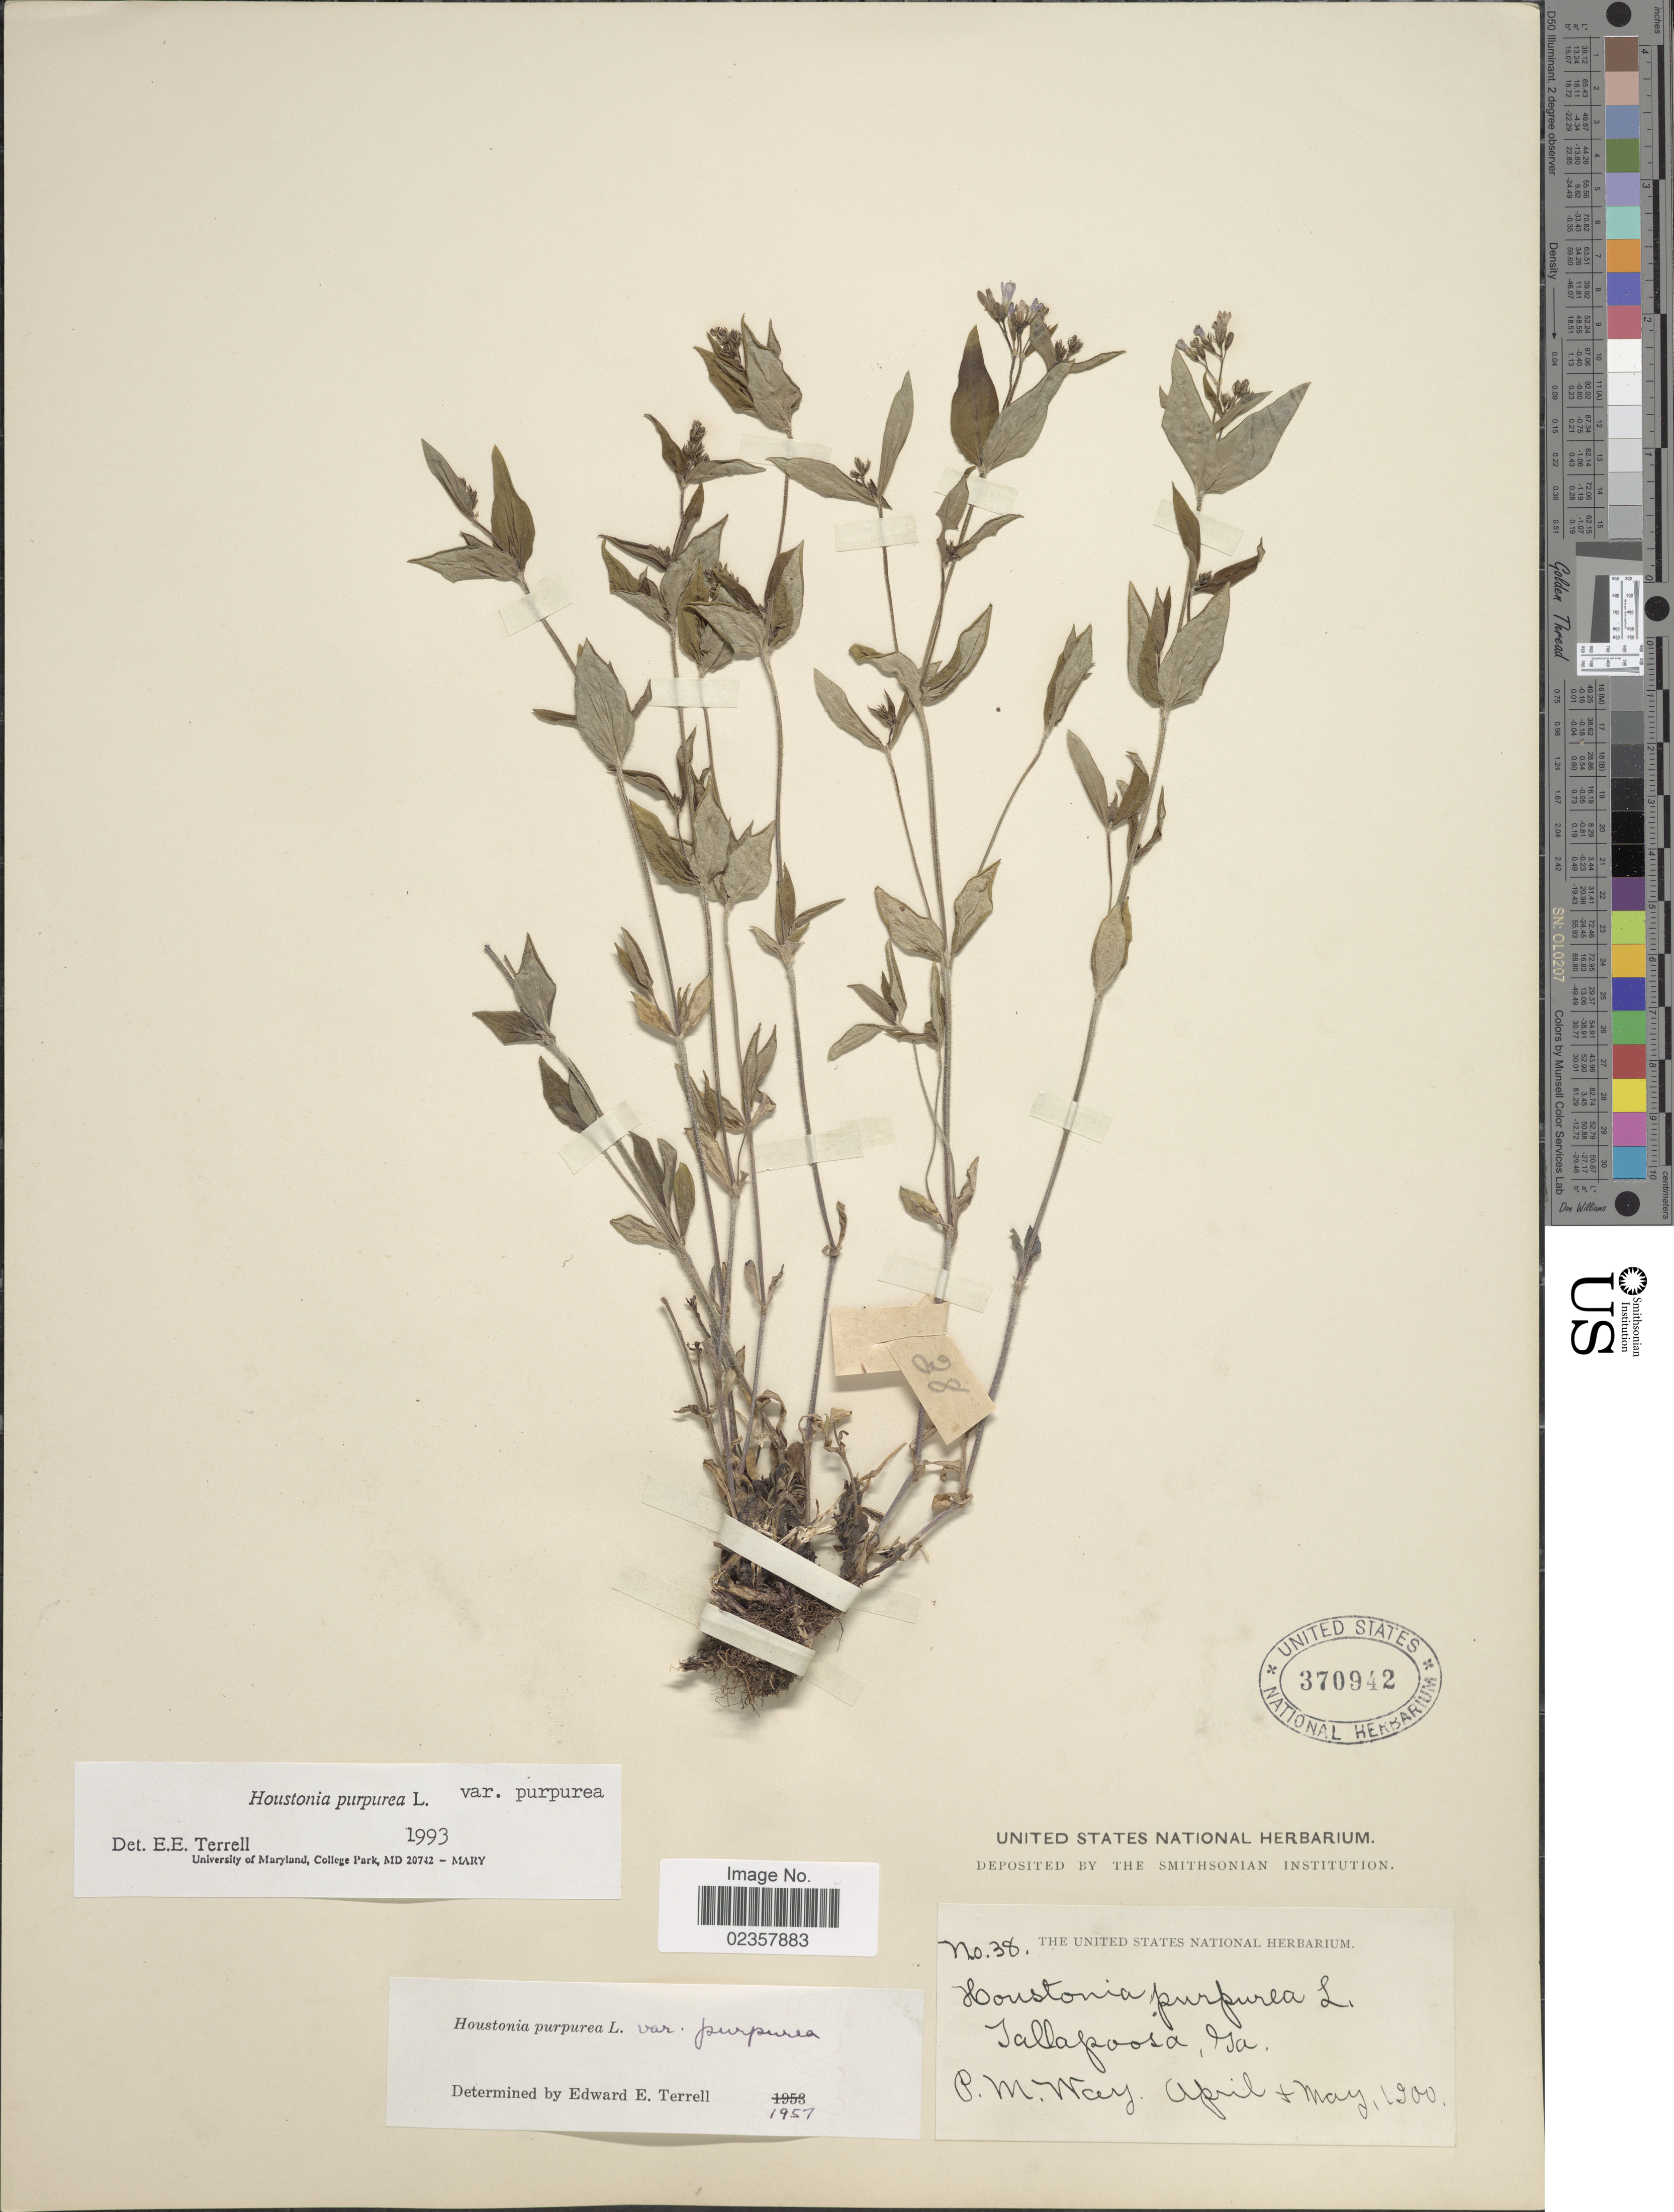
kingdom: Plantae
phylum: Tracheophyta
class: Magnoliopsida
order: Gentianales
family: Rubiaceae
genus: Houstonia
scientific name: Houstonia purpurea var. purpurea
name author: L.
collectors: P. Way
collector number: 38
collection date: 1900-04/1900-05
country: United States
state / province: Georgia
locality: Tallapoosa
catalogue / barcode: US 370942